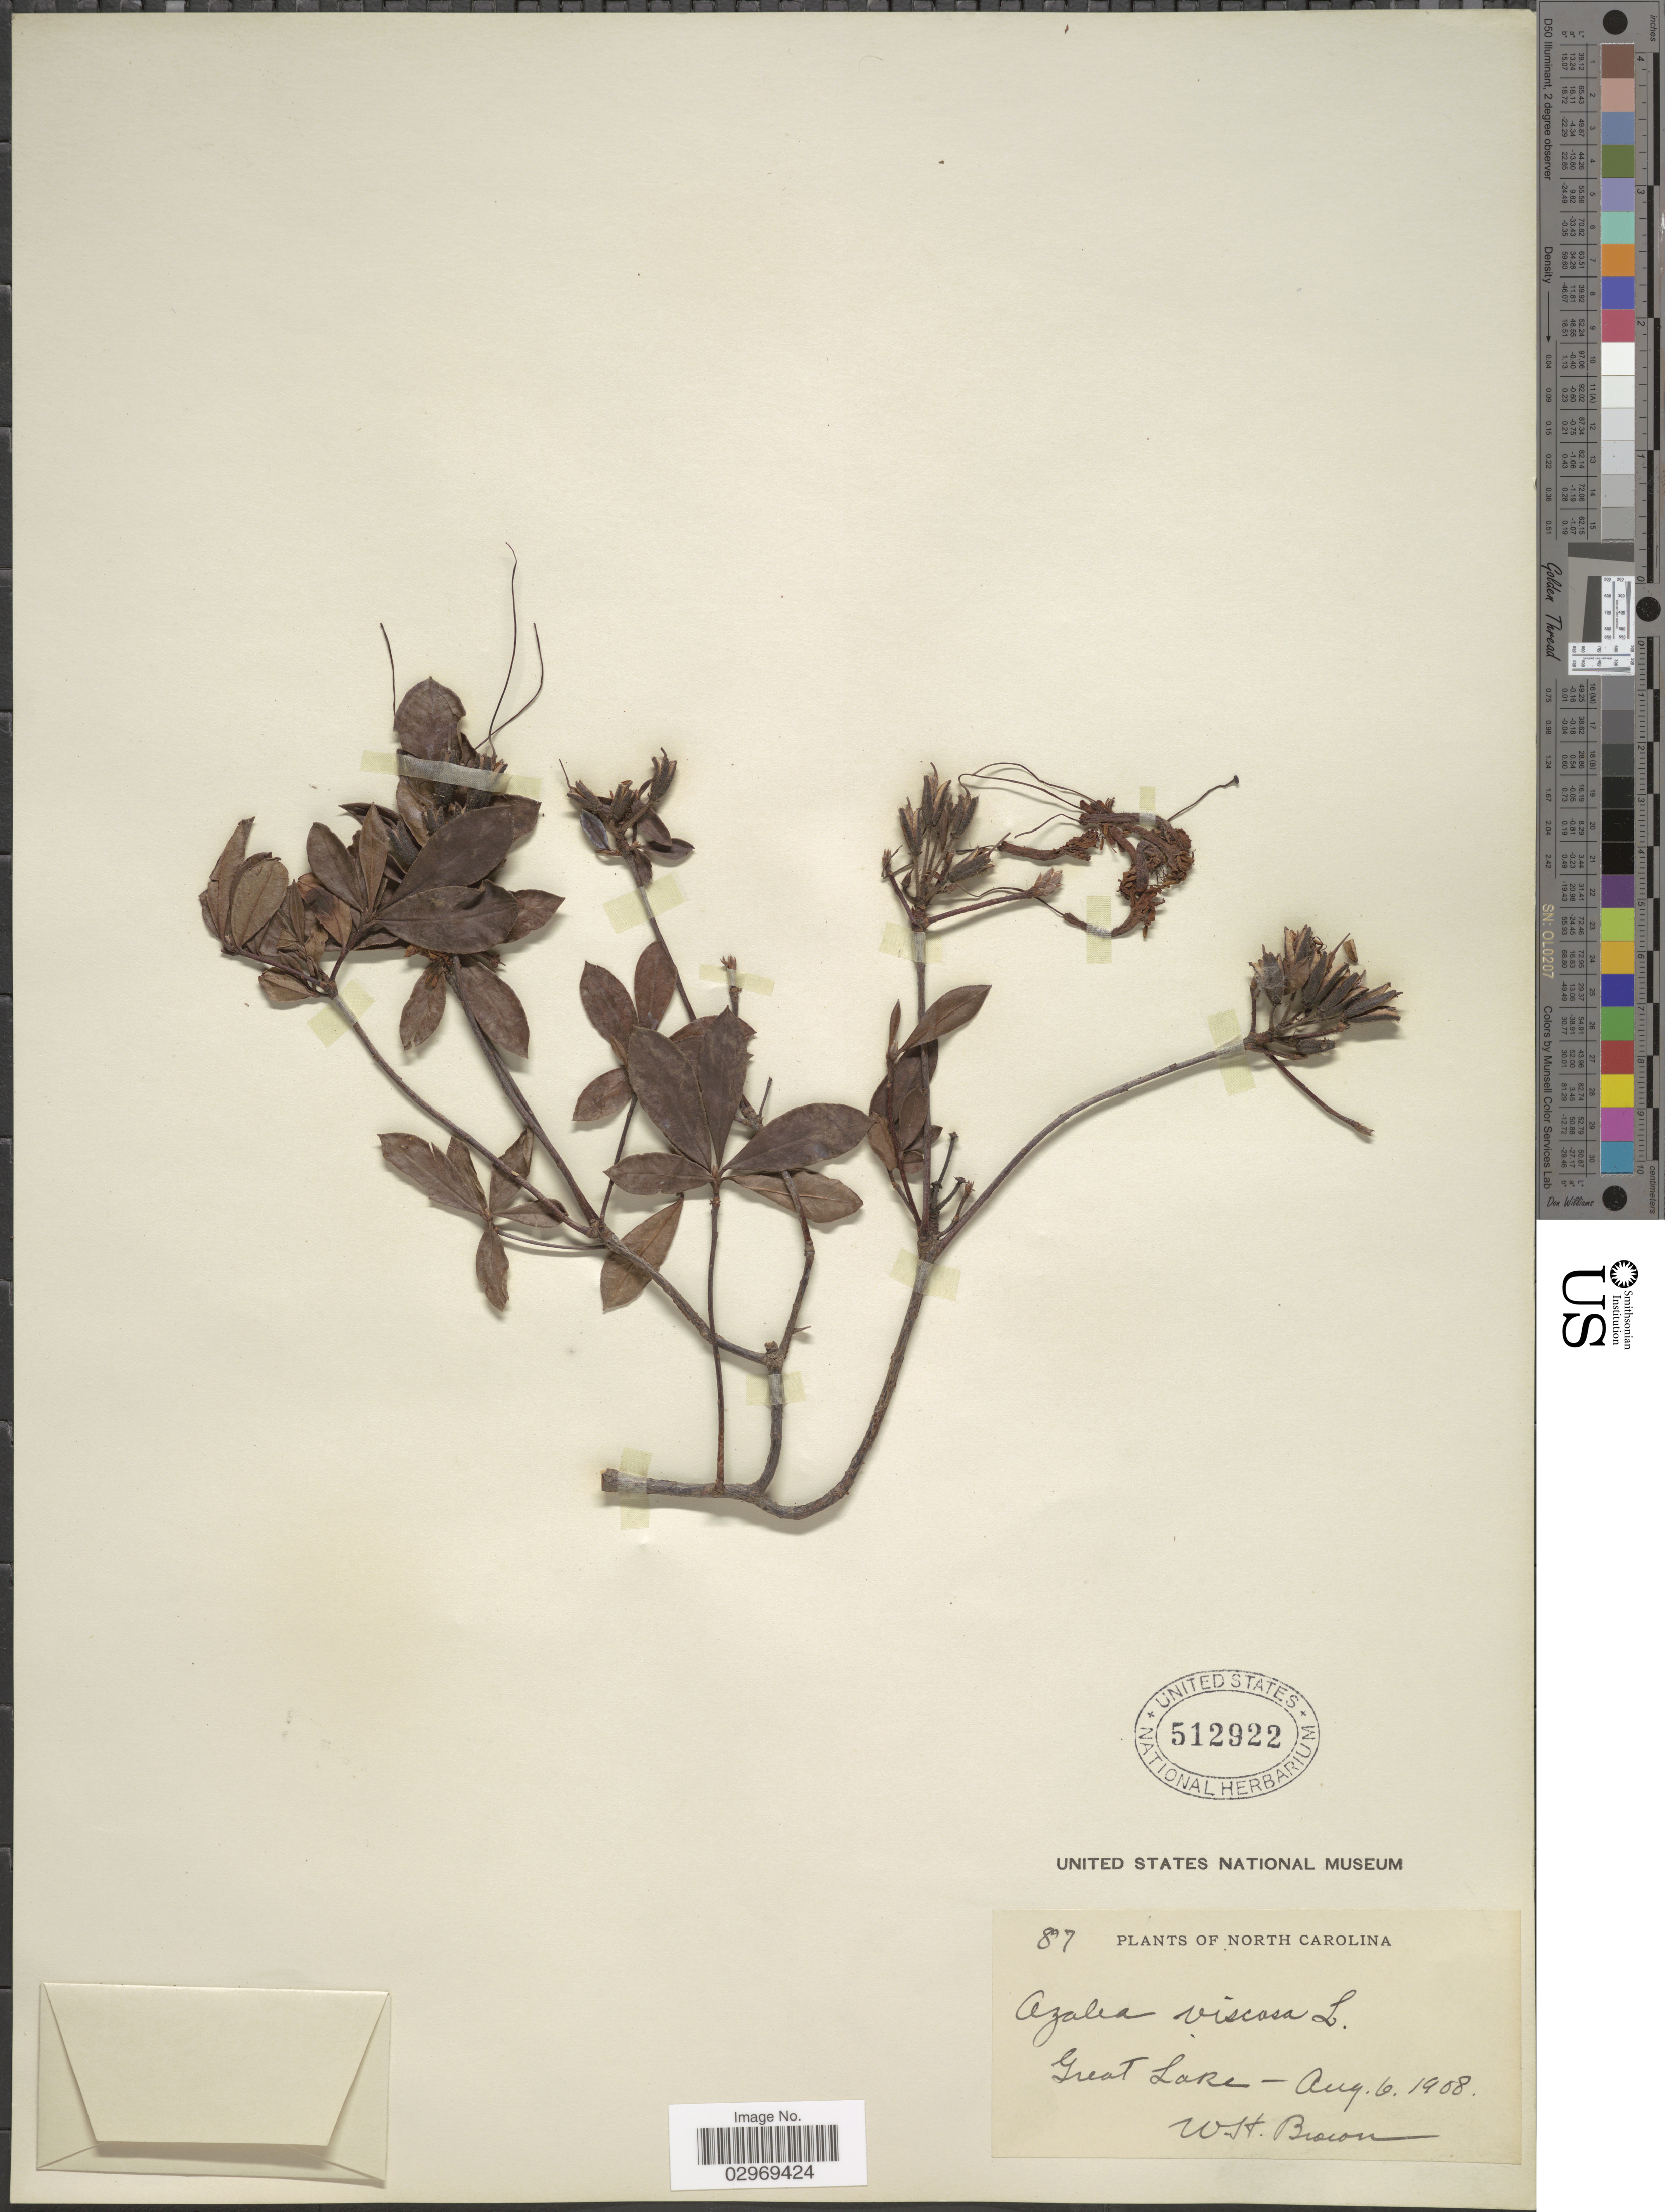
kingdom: Plantae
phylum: Tracheophyta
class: Magnoliopsida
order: Ericales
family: Ericaceae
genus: Rhododendron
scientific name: Rhododendron viscosum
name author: (L.) Torr.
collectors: W. H. Brown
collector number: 87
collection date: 1908-08-06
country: United States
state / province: North Carolina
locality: Great Lake.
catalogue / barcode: US 512922